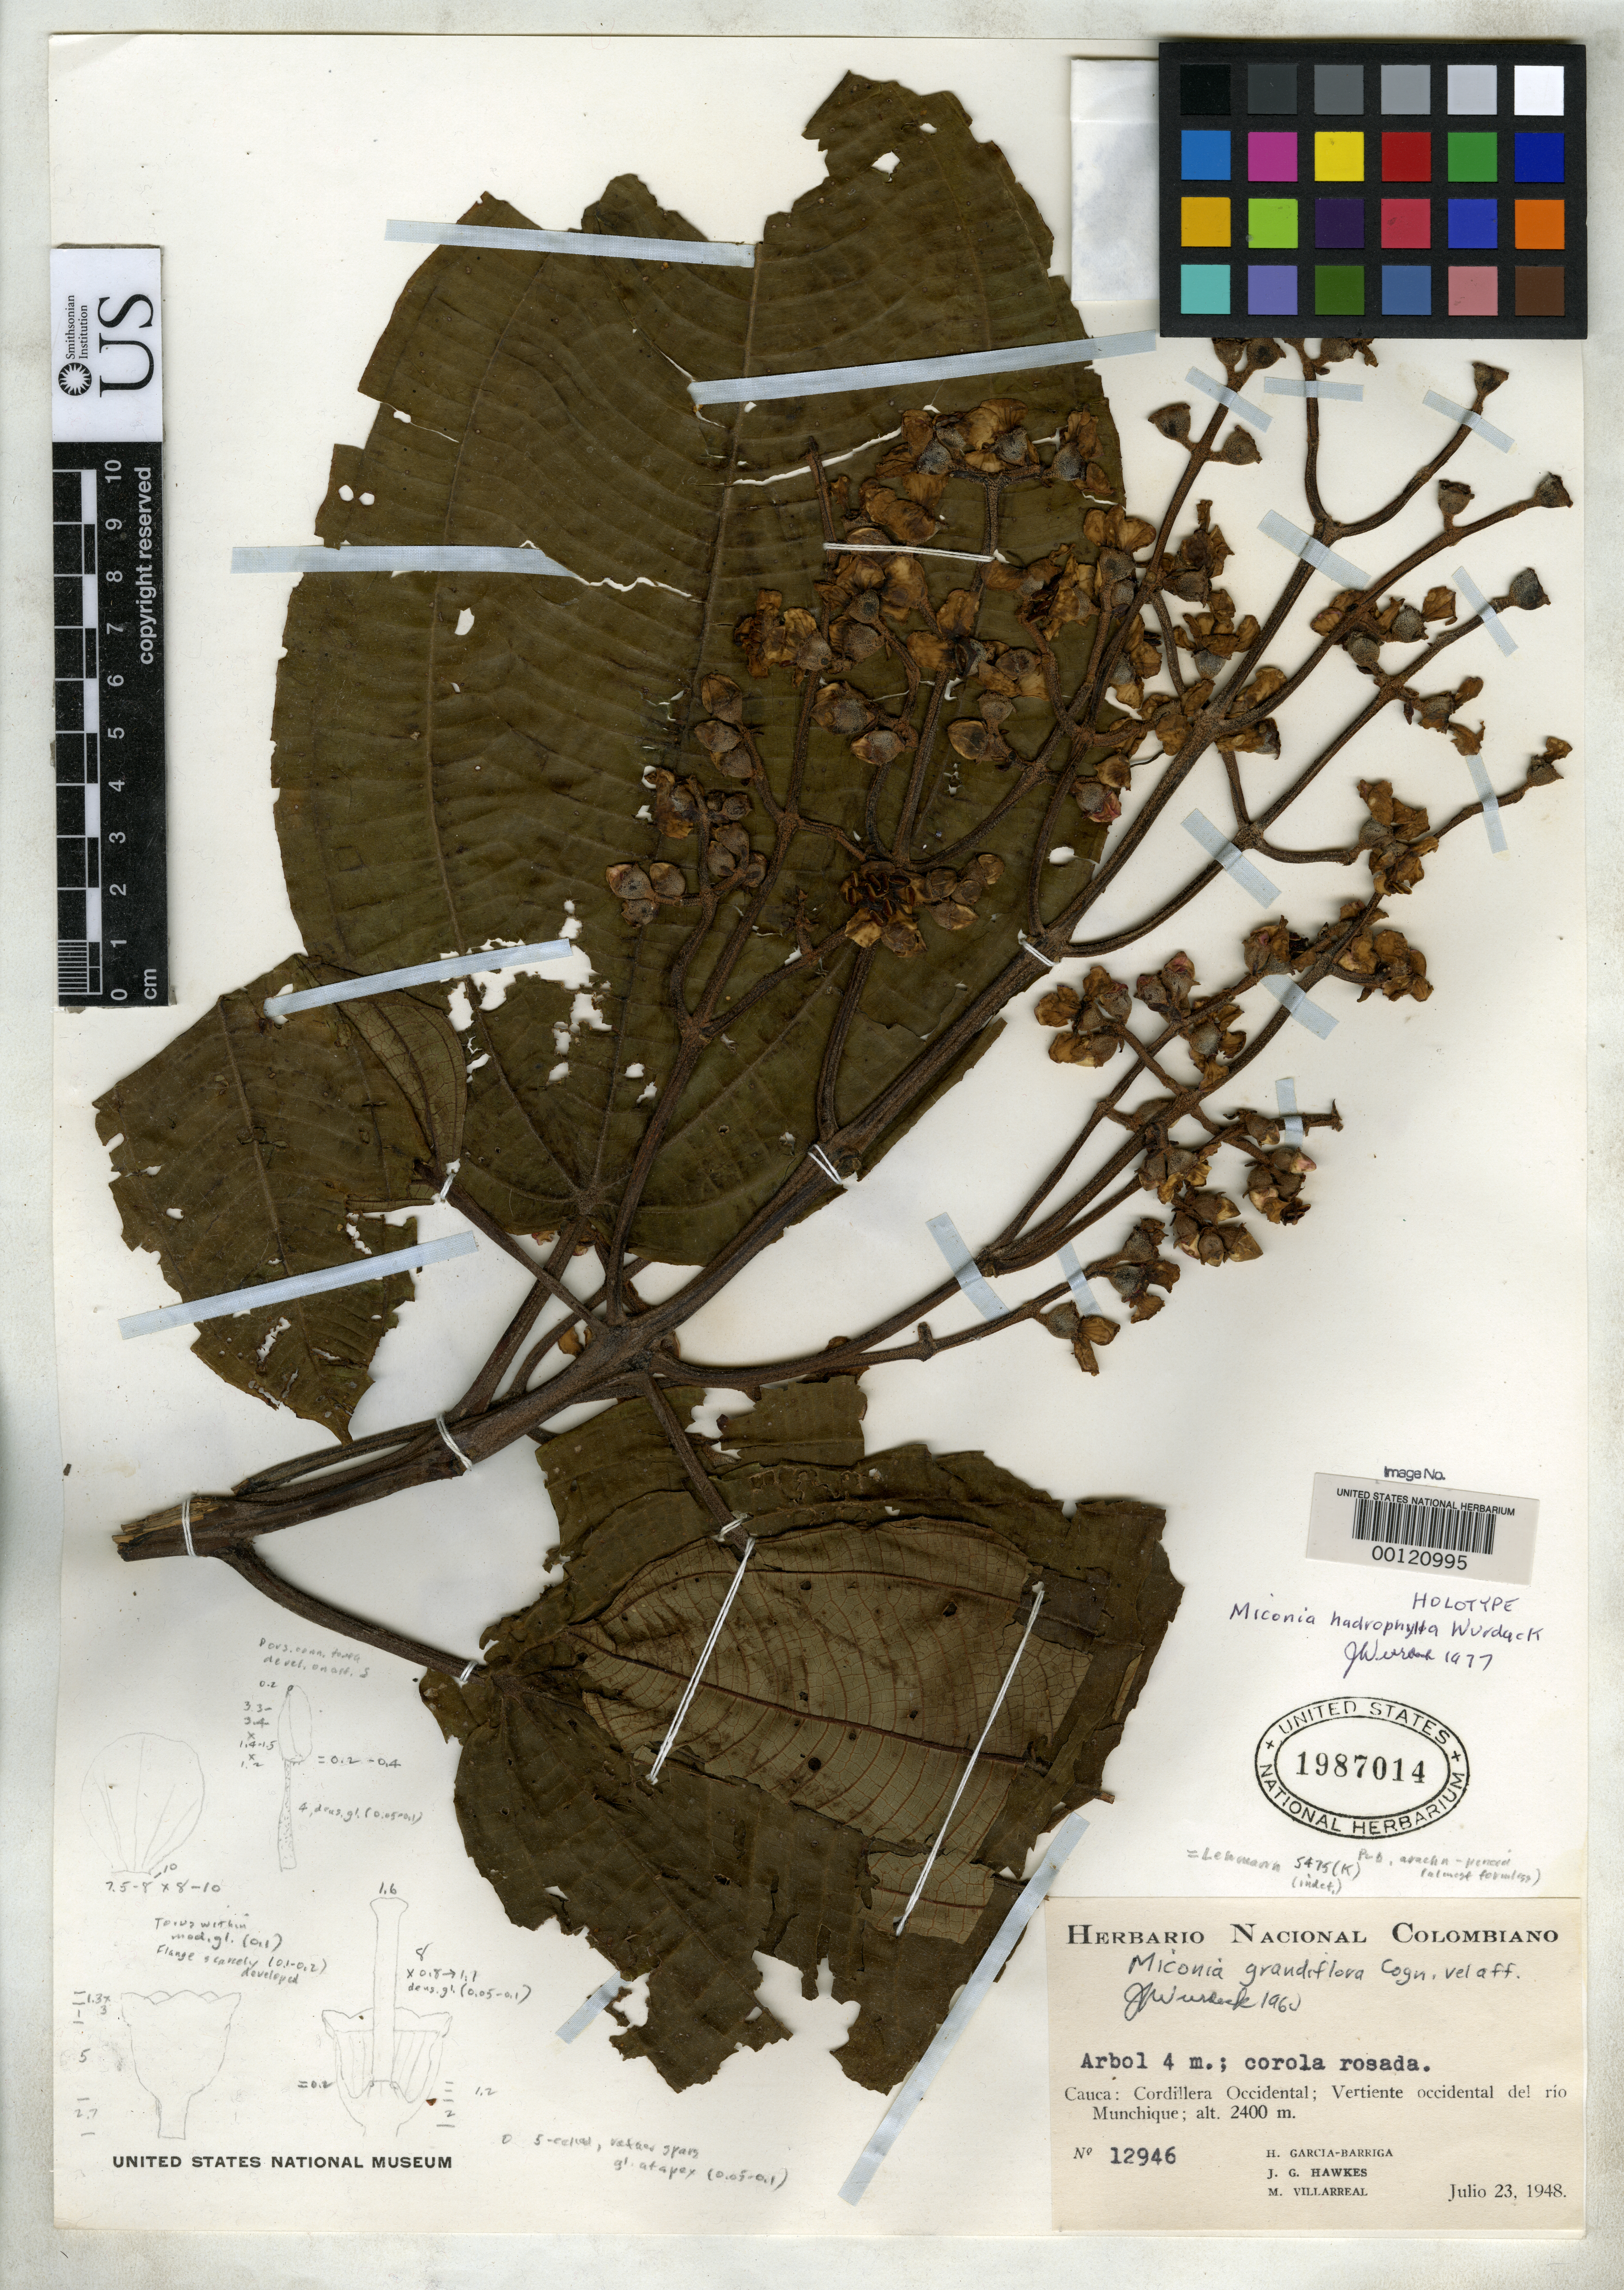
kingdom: Plantae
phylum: Tracheophyta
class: Magnoliopsida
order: Myrtales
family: Melastomataceae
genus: Miconia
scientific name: Miconia hadrophylla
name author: Wurdack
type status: Holotype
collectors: H. García Barriga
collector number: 12946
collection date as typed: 23 Jul 1948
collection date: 1948-07-23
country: Colombia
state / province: Cauca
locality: Rio Munchique.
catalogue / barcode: US 1987014